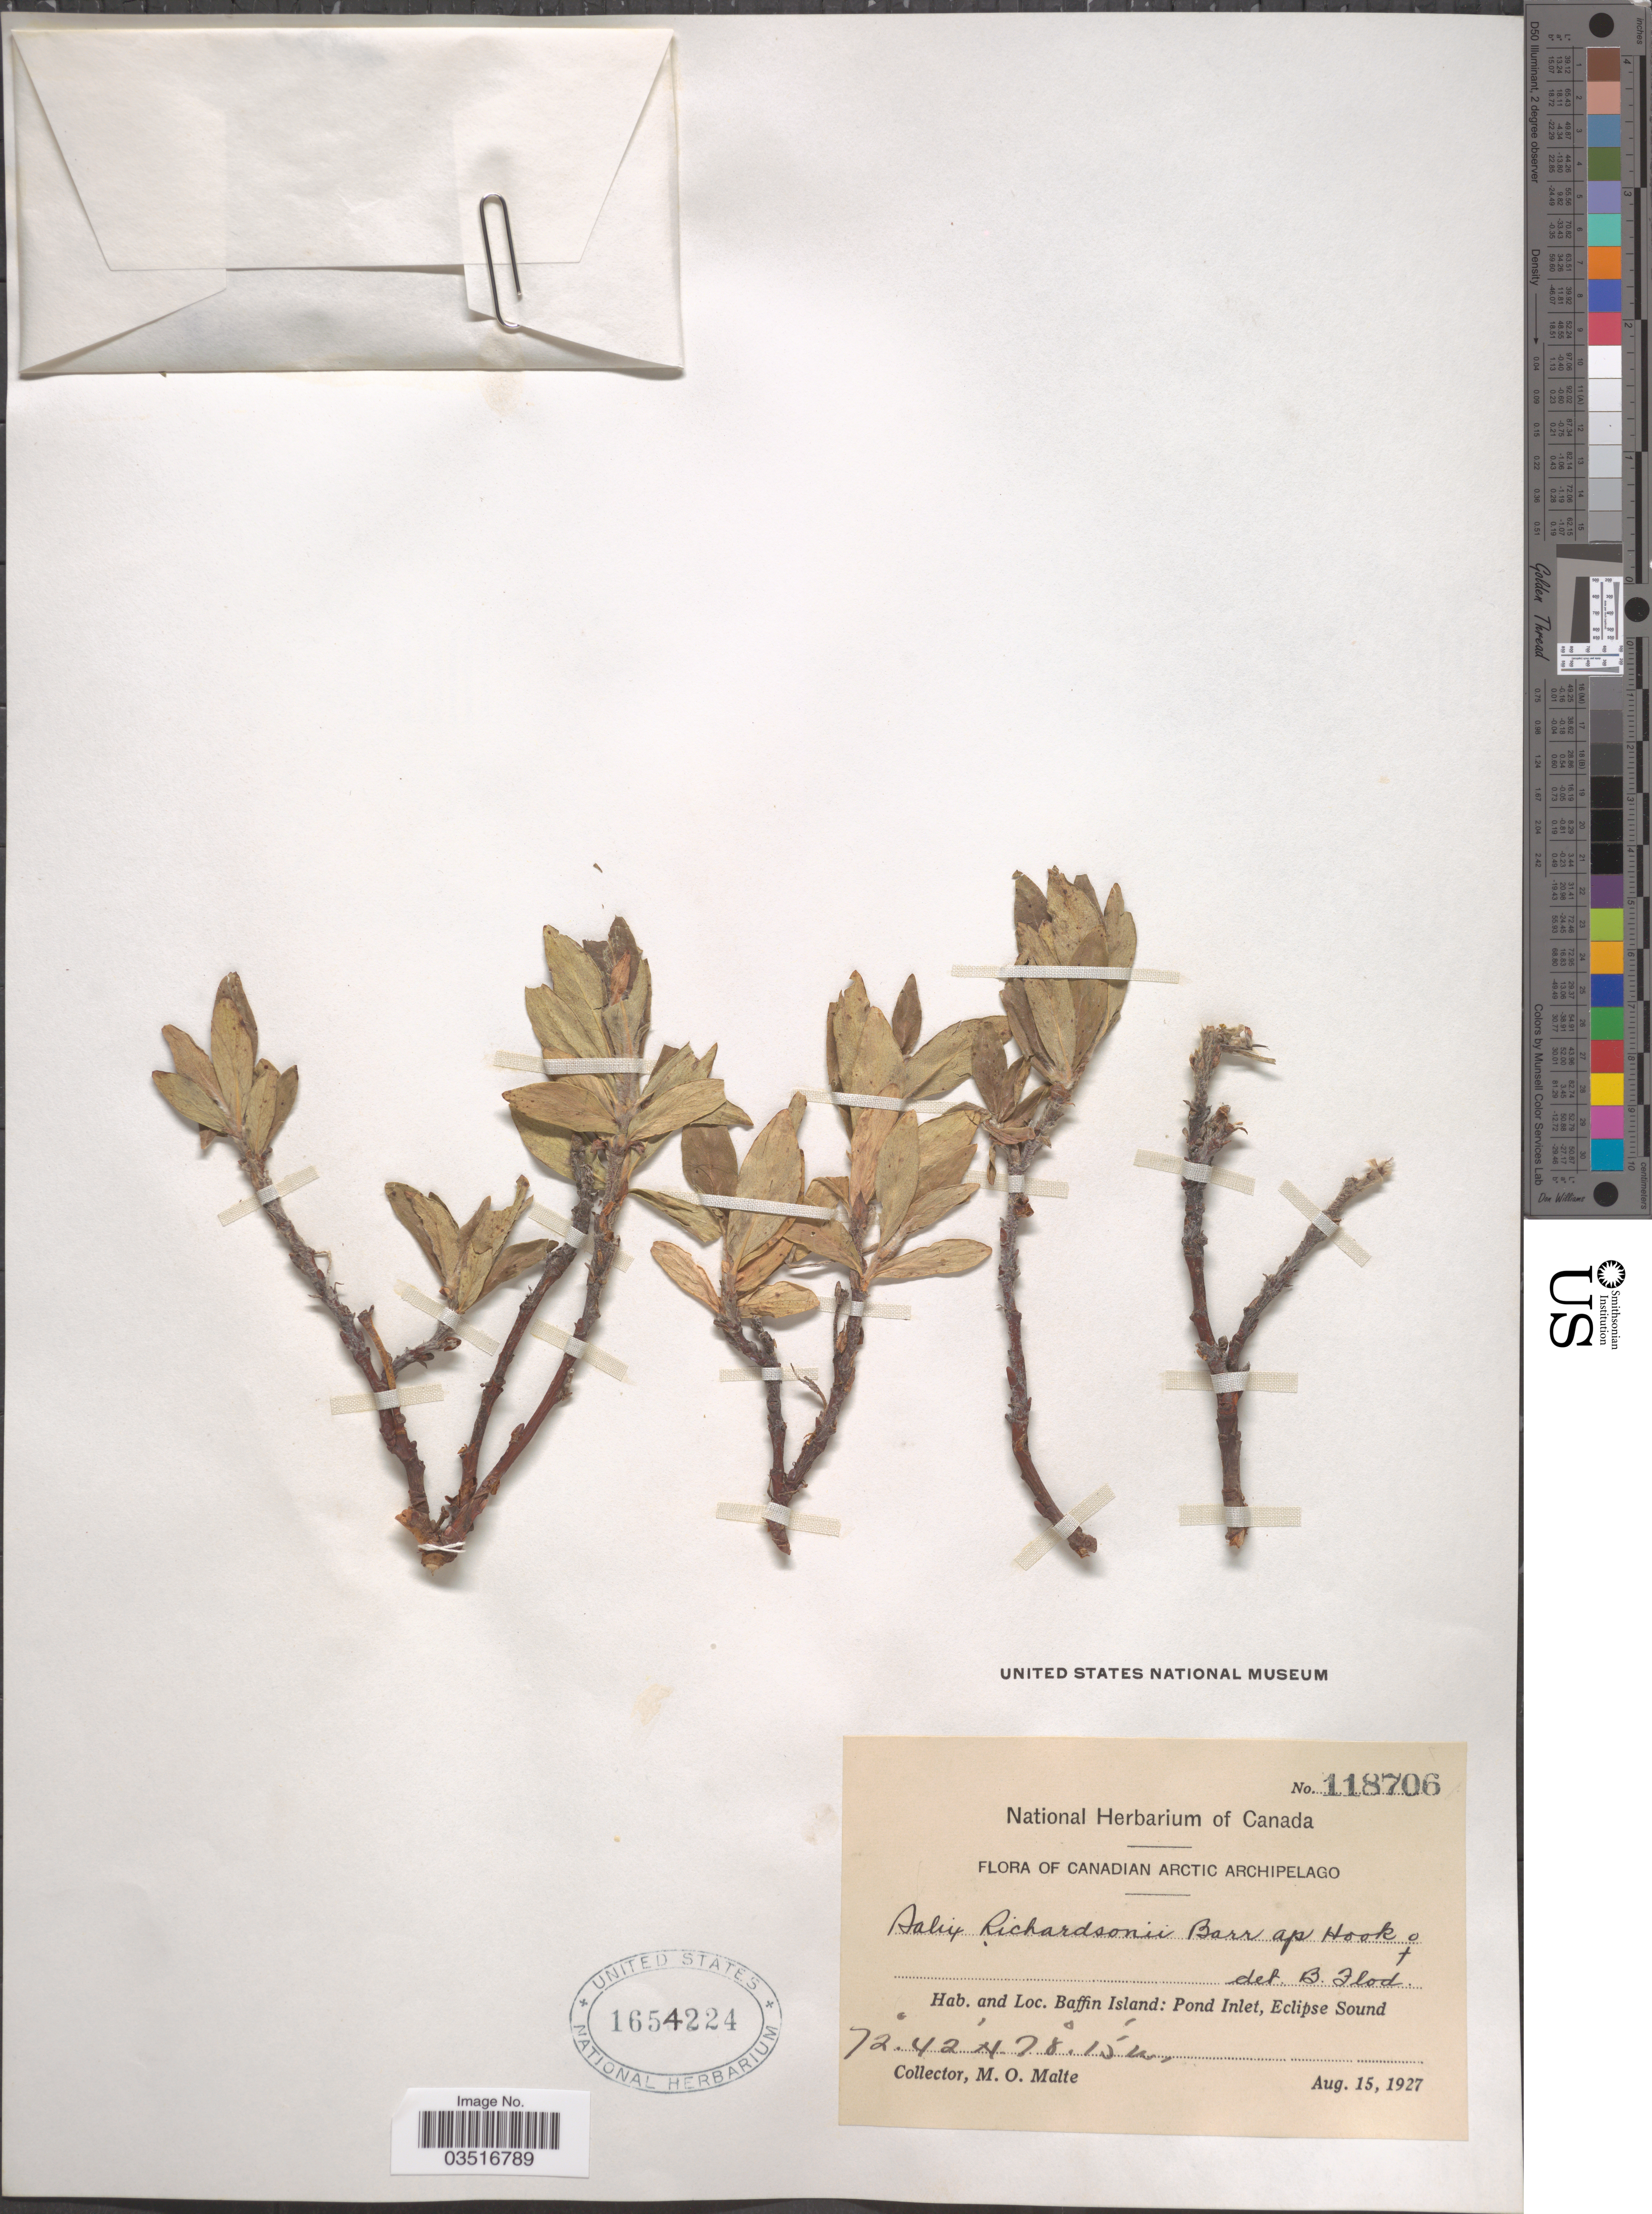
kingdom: Plantae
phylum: Tracheophyta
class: Magnoliopsida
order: Malpighiales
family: Salicaceae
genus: Salix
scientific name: Salix richardsonii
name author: Hook.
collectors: M. O. Malte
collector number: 118706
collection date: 1927-08-15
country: Canada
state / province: Nunavut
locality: Canadian Arctic Archipelago. Baffin Island: Pond Inlet, Eclipse Sound.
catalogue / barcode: US 1654224